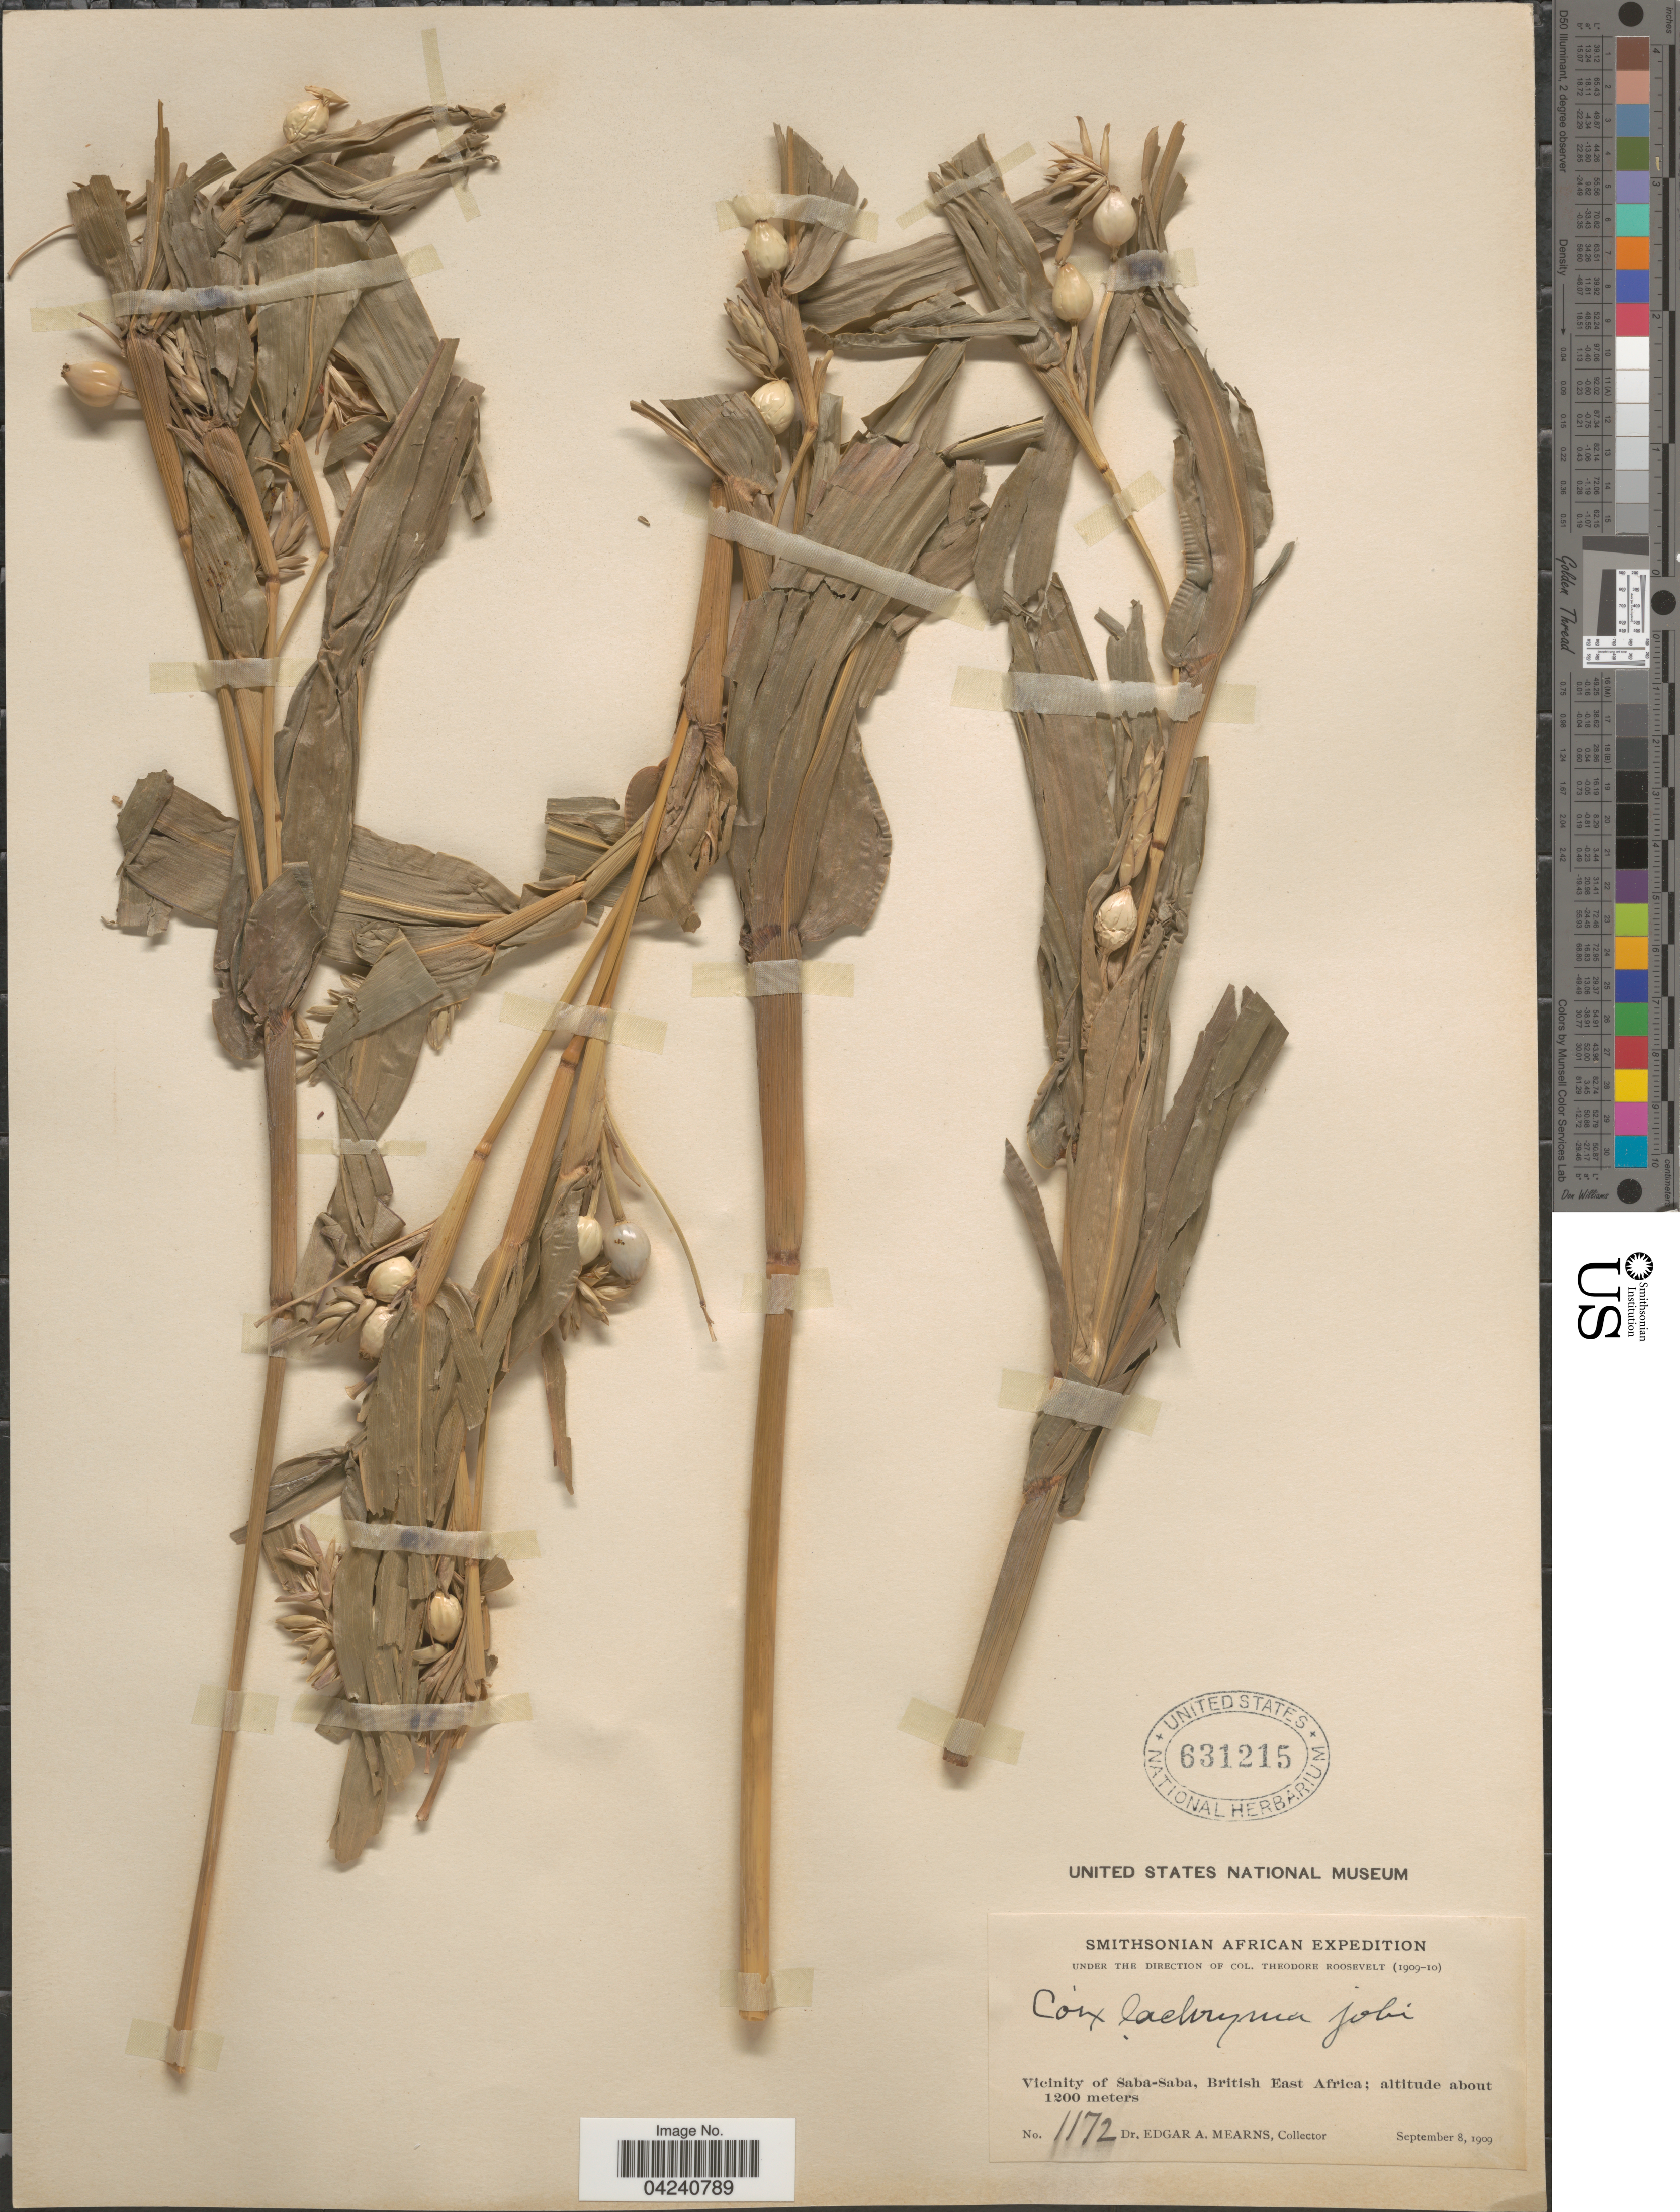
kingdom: Plantae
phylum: Tracheophyta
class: Liliopsida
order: Poales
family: Poaceae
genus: Coix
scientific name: Coix lacryma-jobi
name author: L.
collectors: E. A. Mearns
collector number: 1172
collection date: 1909-09-08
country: Kenya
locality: Smithsonian African Expedition. Vicinity of Saba-Saba, British East Africa.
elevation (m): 1200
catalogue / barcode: US 631215